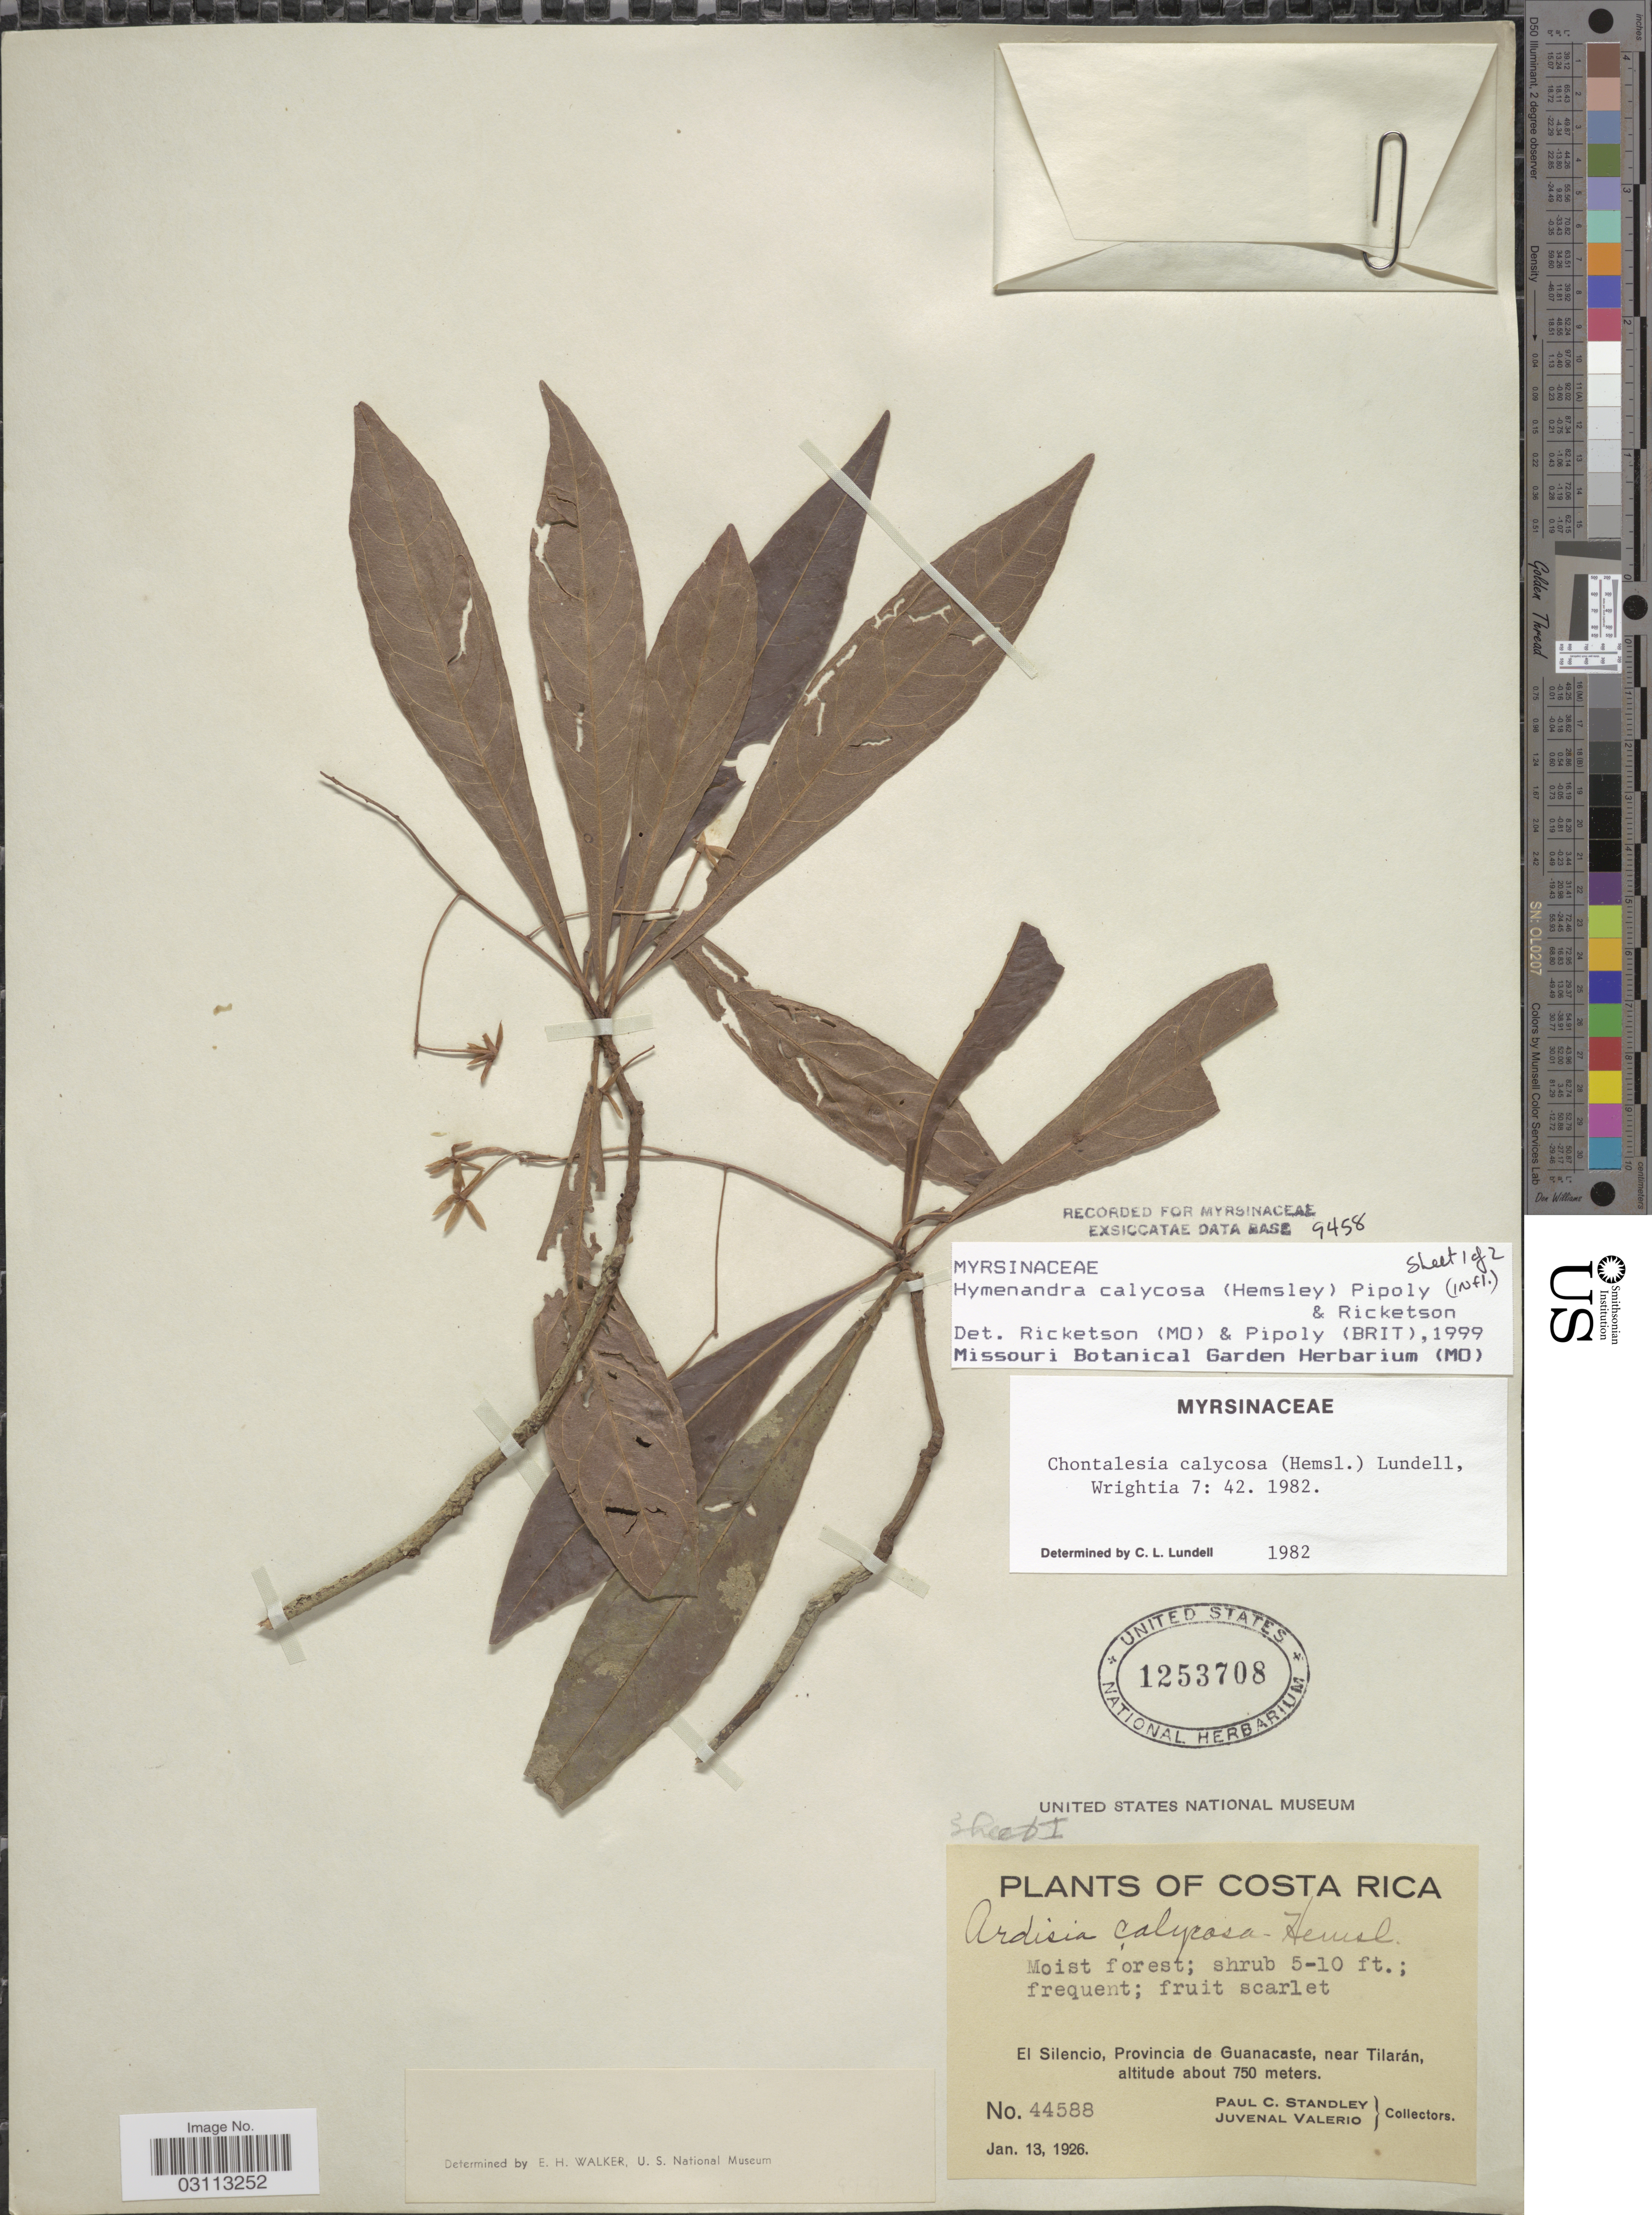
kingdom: Plantae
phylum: Tracheophyta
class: Magnoliopsida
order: Ericales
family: Primulaceae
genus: Hymenandra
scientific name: Hymenandra calycosa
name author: (Hemsl.) Pipoly & Ricketson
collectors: P. C. Standley & J. Valerio R.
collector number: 44588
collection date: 1926-01-13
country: Costa Rica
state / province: Guanacaste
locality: El Silencio, Provincia de Guanacaste, near Tilarán.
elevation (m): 750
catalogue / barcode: US 1253708